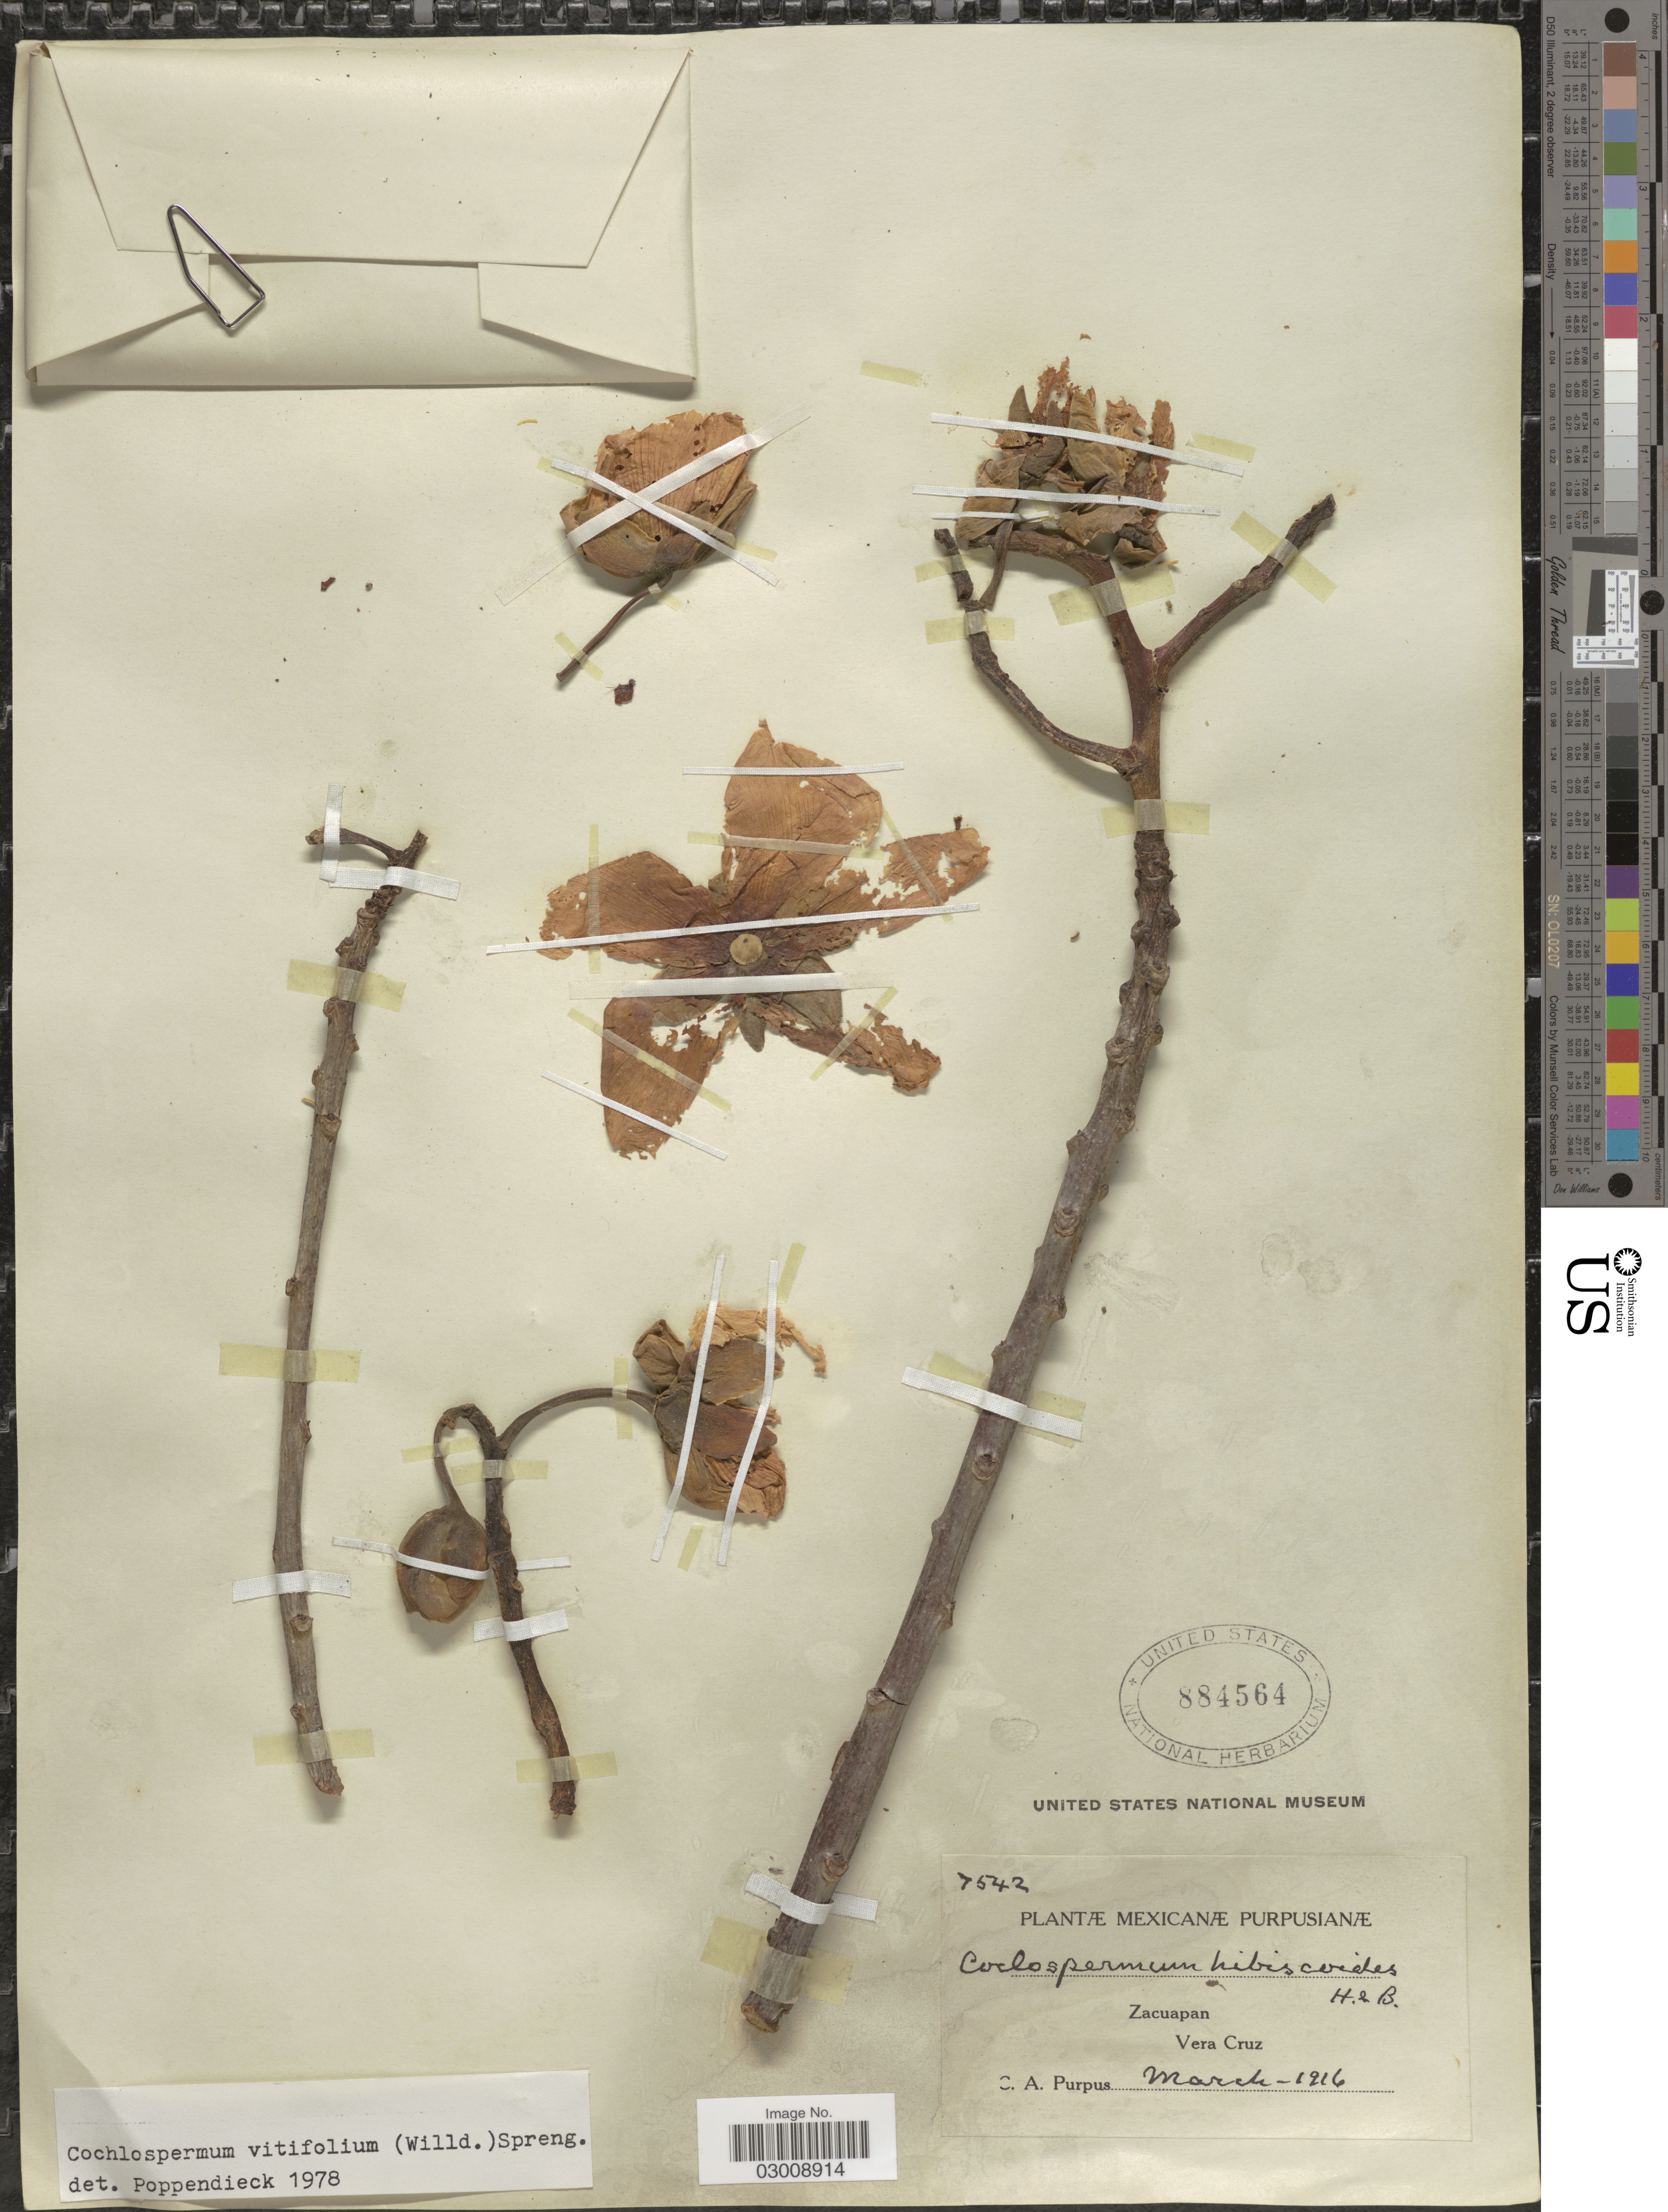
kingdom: Plantae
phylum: Tracheophyta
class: Magnoliopsida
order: Malvales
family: Cochlospermaceae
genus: Cochlospermum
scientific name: Cochlospermum vitifolium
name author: (Willd.) Spreng.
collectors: C. A. Purpus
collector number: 7542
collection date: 1916-03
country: Mexico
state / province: Veracruz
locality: Zacuapan. Vera Cruz.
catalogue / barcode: US 884564